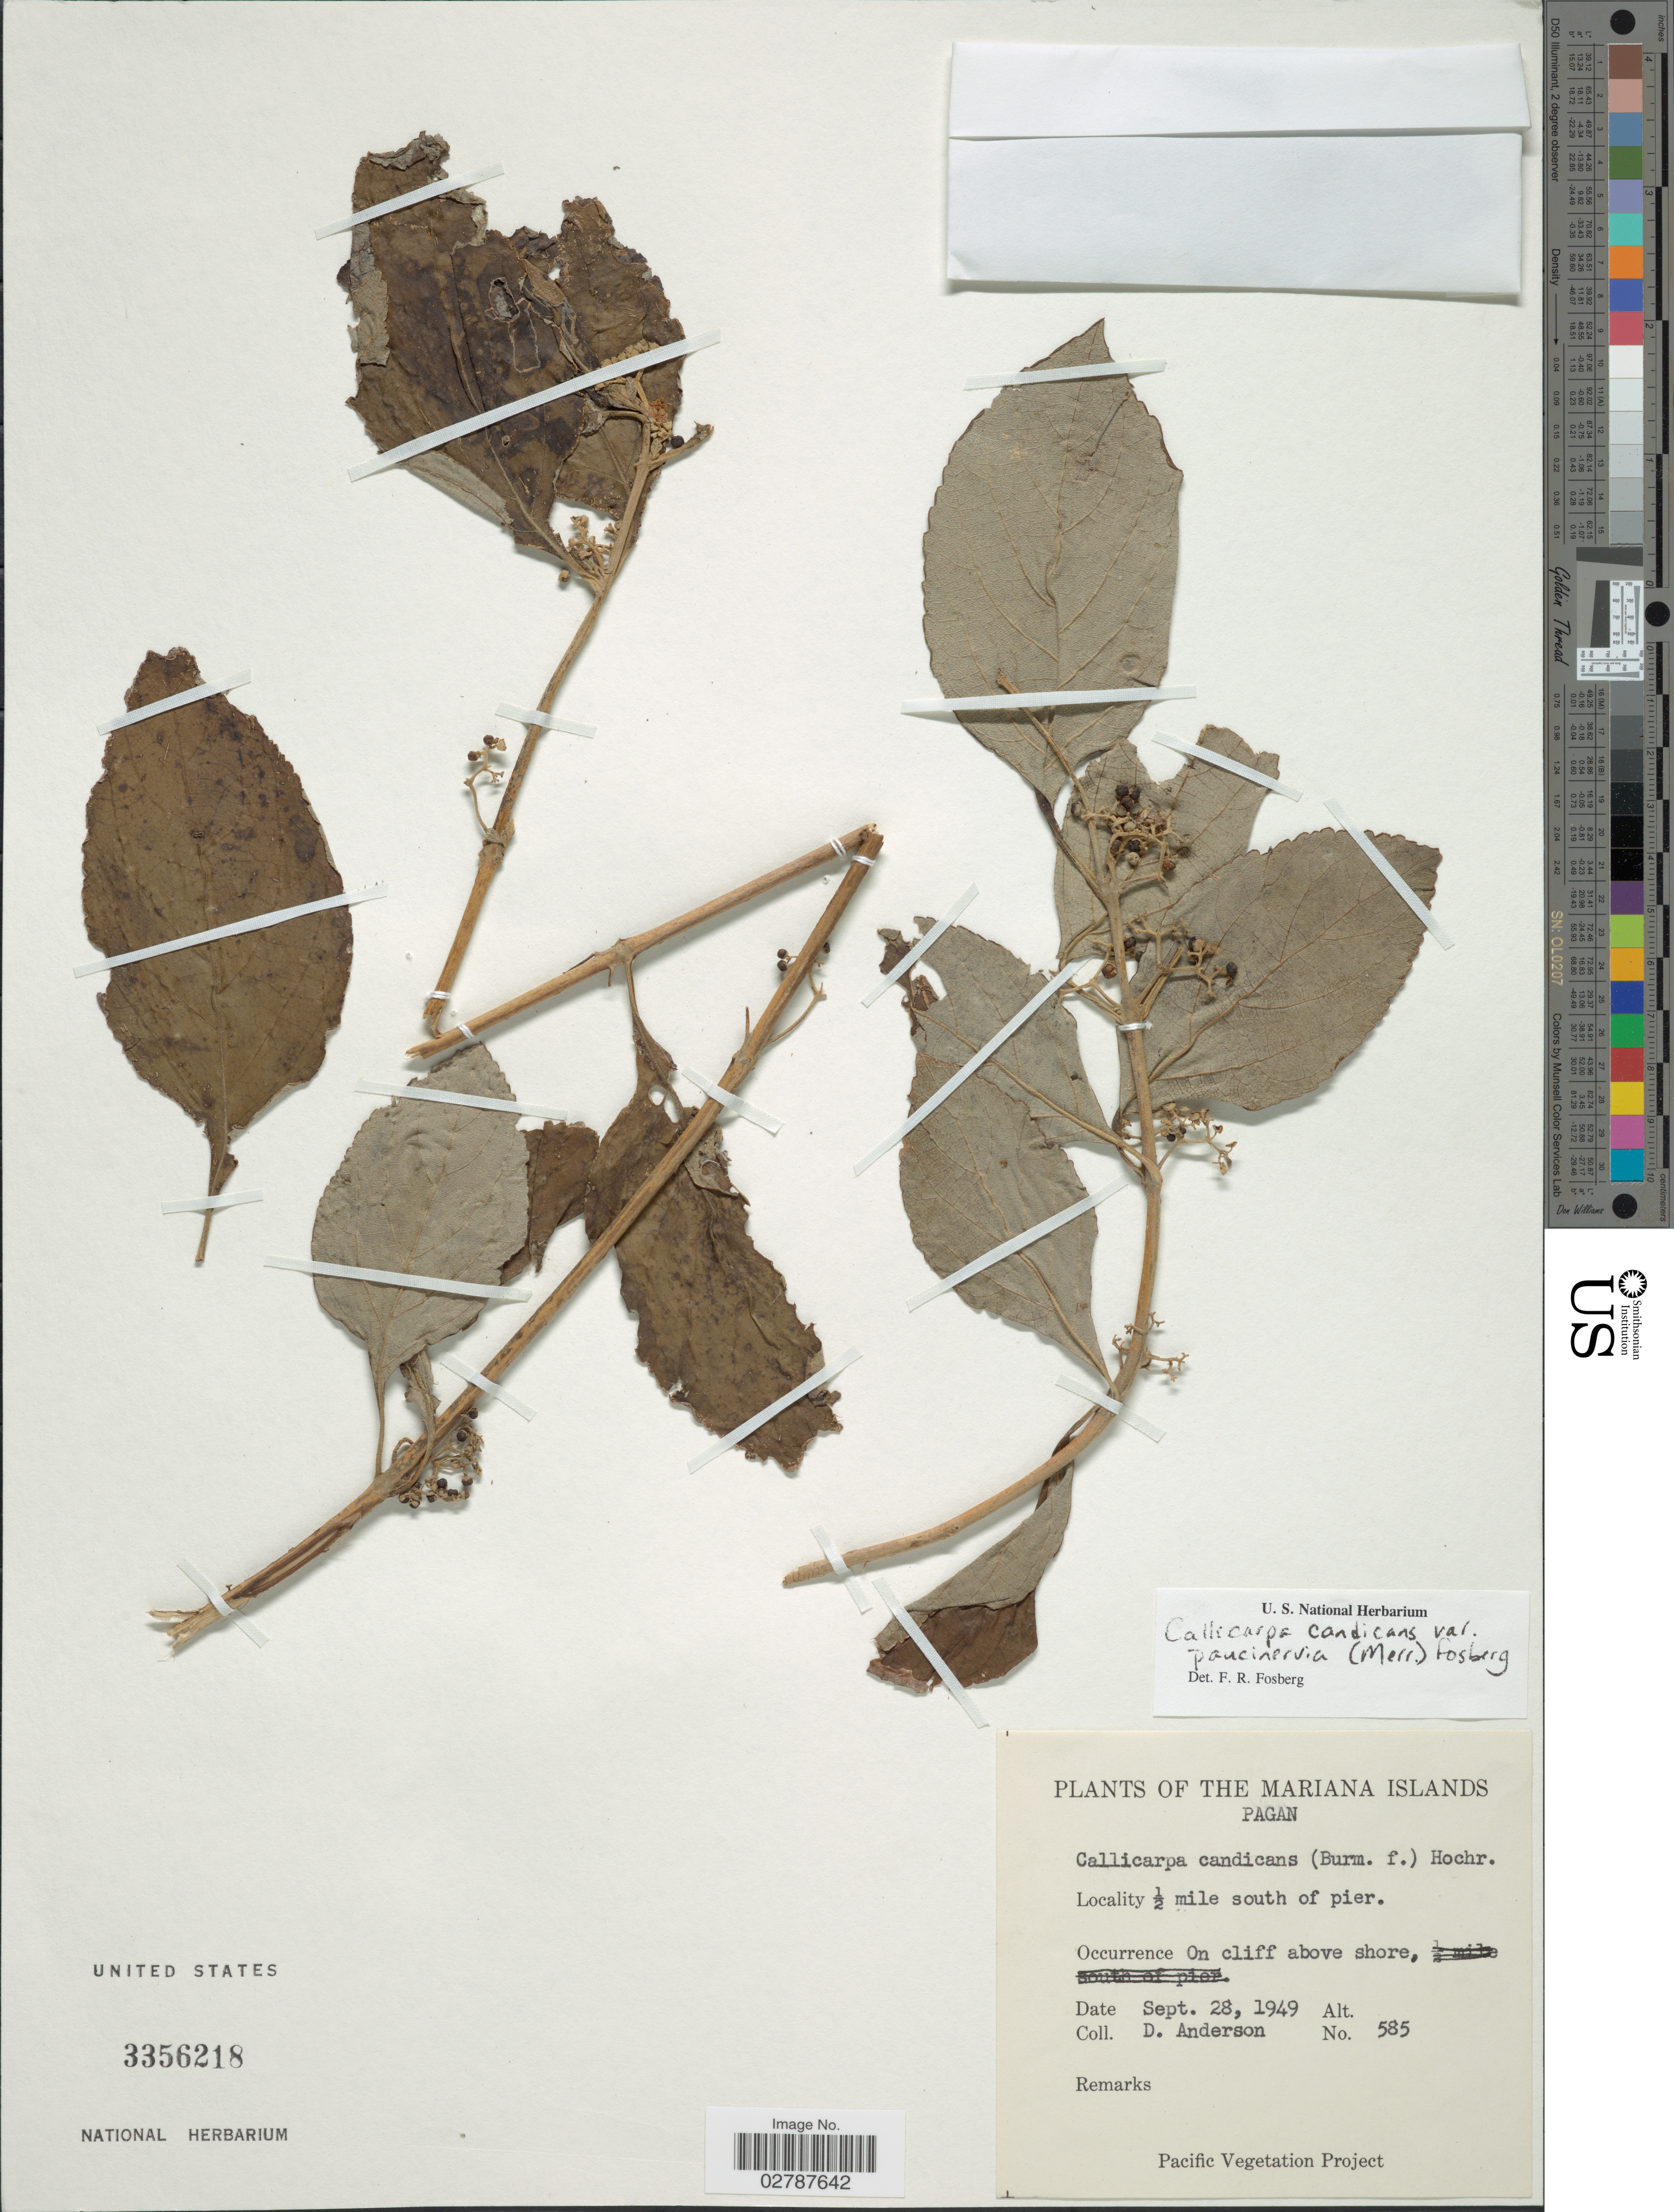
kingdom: Plantae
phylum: Tracheophyta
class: Magnoliopsida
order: Lamiales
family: Lamiaceae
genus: Callicarpa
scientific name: Callicarpa candicans var. paucinervia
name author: (Merr.) Fosberg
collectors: D. Anderson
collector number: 585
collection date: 1949-09-28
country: Northern Mariana Islands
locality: The Mariana Islands. Pagan. ½ mile south of pier.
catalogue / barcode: US 3356218